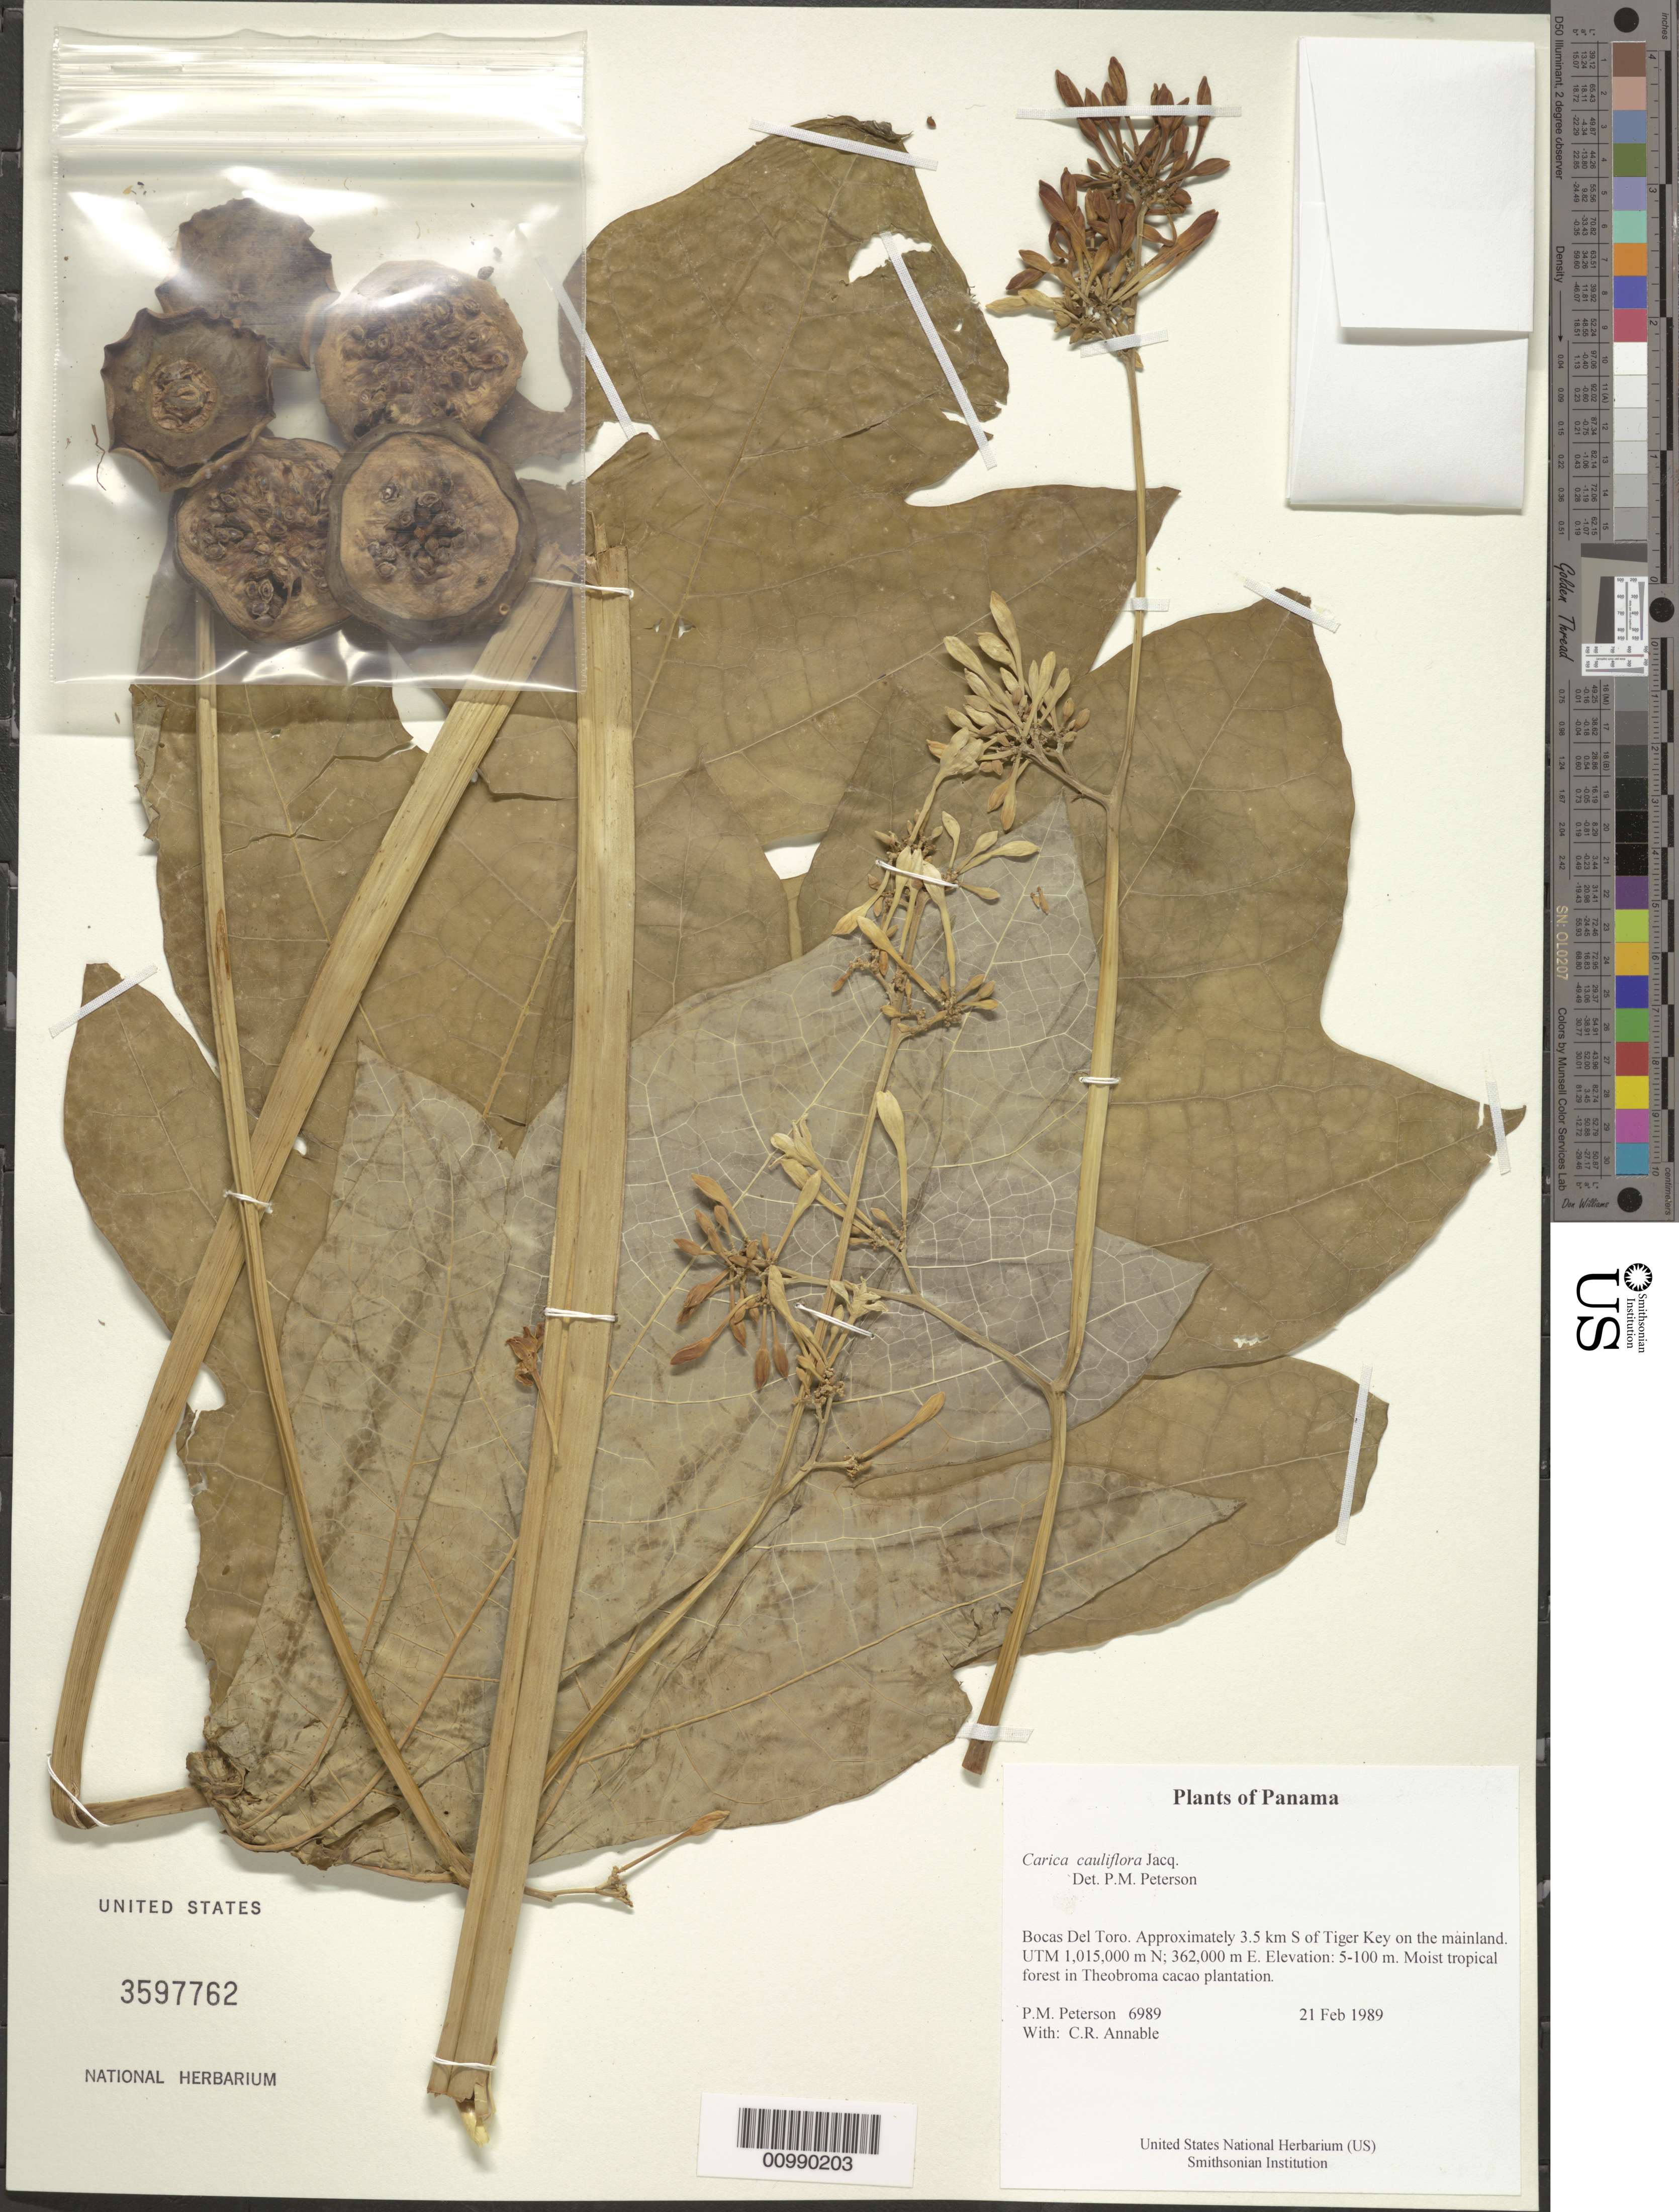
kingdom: Plantae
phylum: Tracheophyta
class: Magnoliopsida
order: Brassicales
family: Caricaceae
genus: Vasconcellea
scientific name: Vasconcellea cauliflora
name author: (Jacq.) A. DC.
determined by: Strong, M. T., (US), Smithsonian Institution - National Museum of Natural History (UNITED STATES)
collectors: P. M. Peterson & C. R. Annable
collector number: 06989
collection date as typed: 21 Feb 1989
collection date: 1989-02-21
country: Panama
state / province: Bocas del Toro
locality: Approximately 3.5 km S of Tiger Key on the mainland. UTM 1,015,000 m N; 362,000 m E.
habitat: Moist tropical forest in Theobroma cacao plantation.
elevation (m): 5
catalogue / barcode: US 3597762